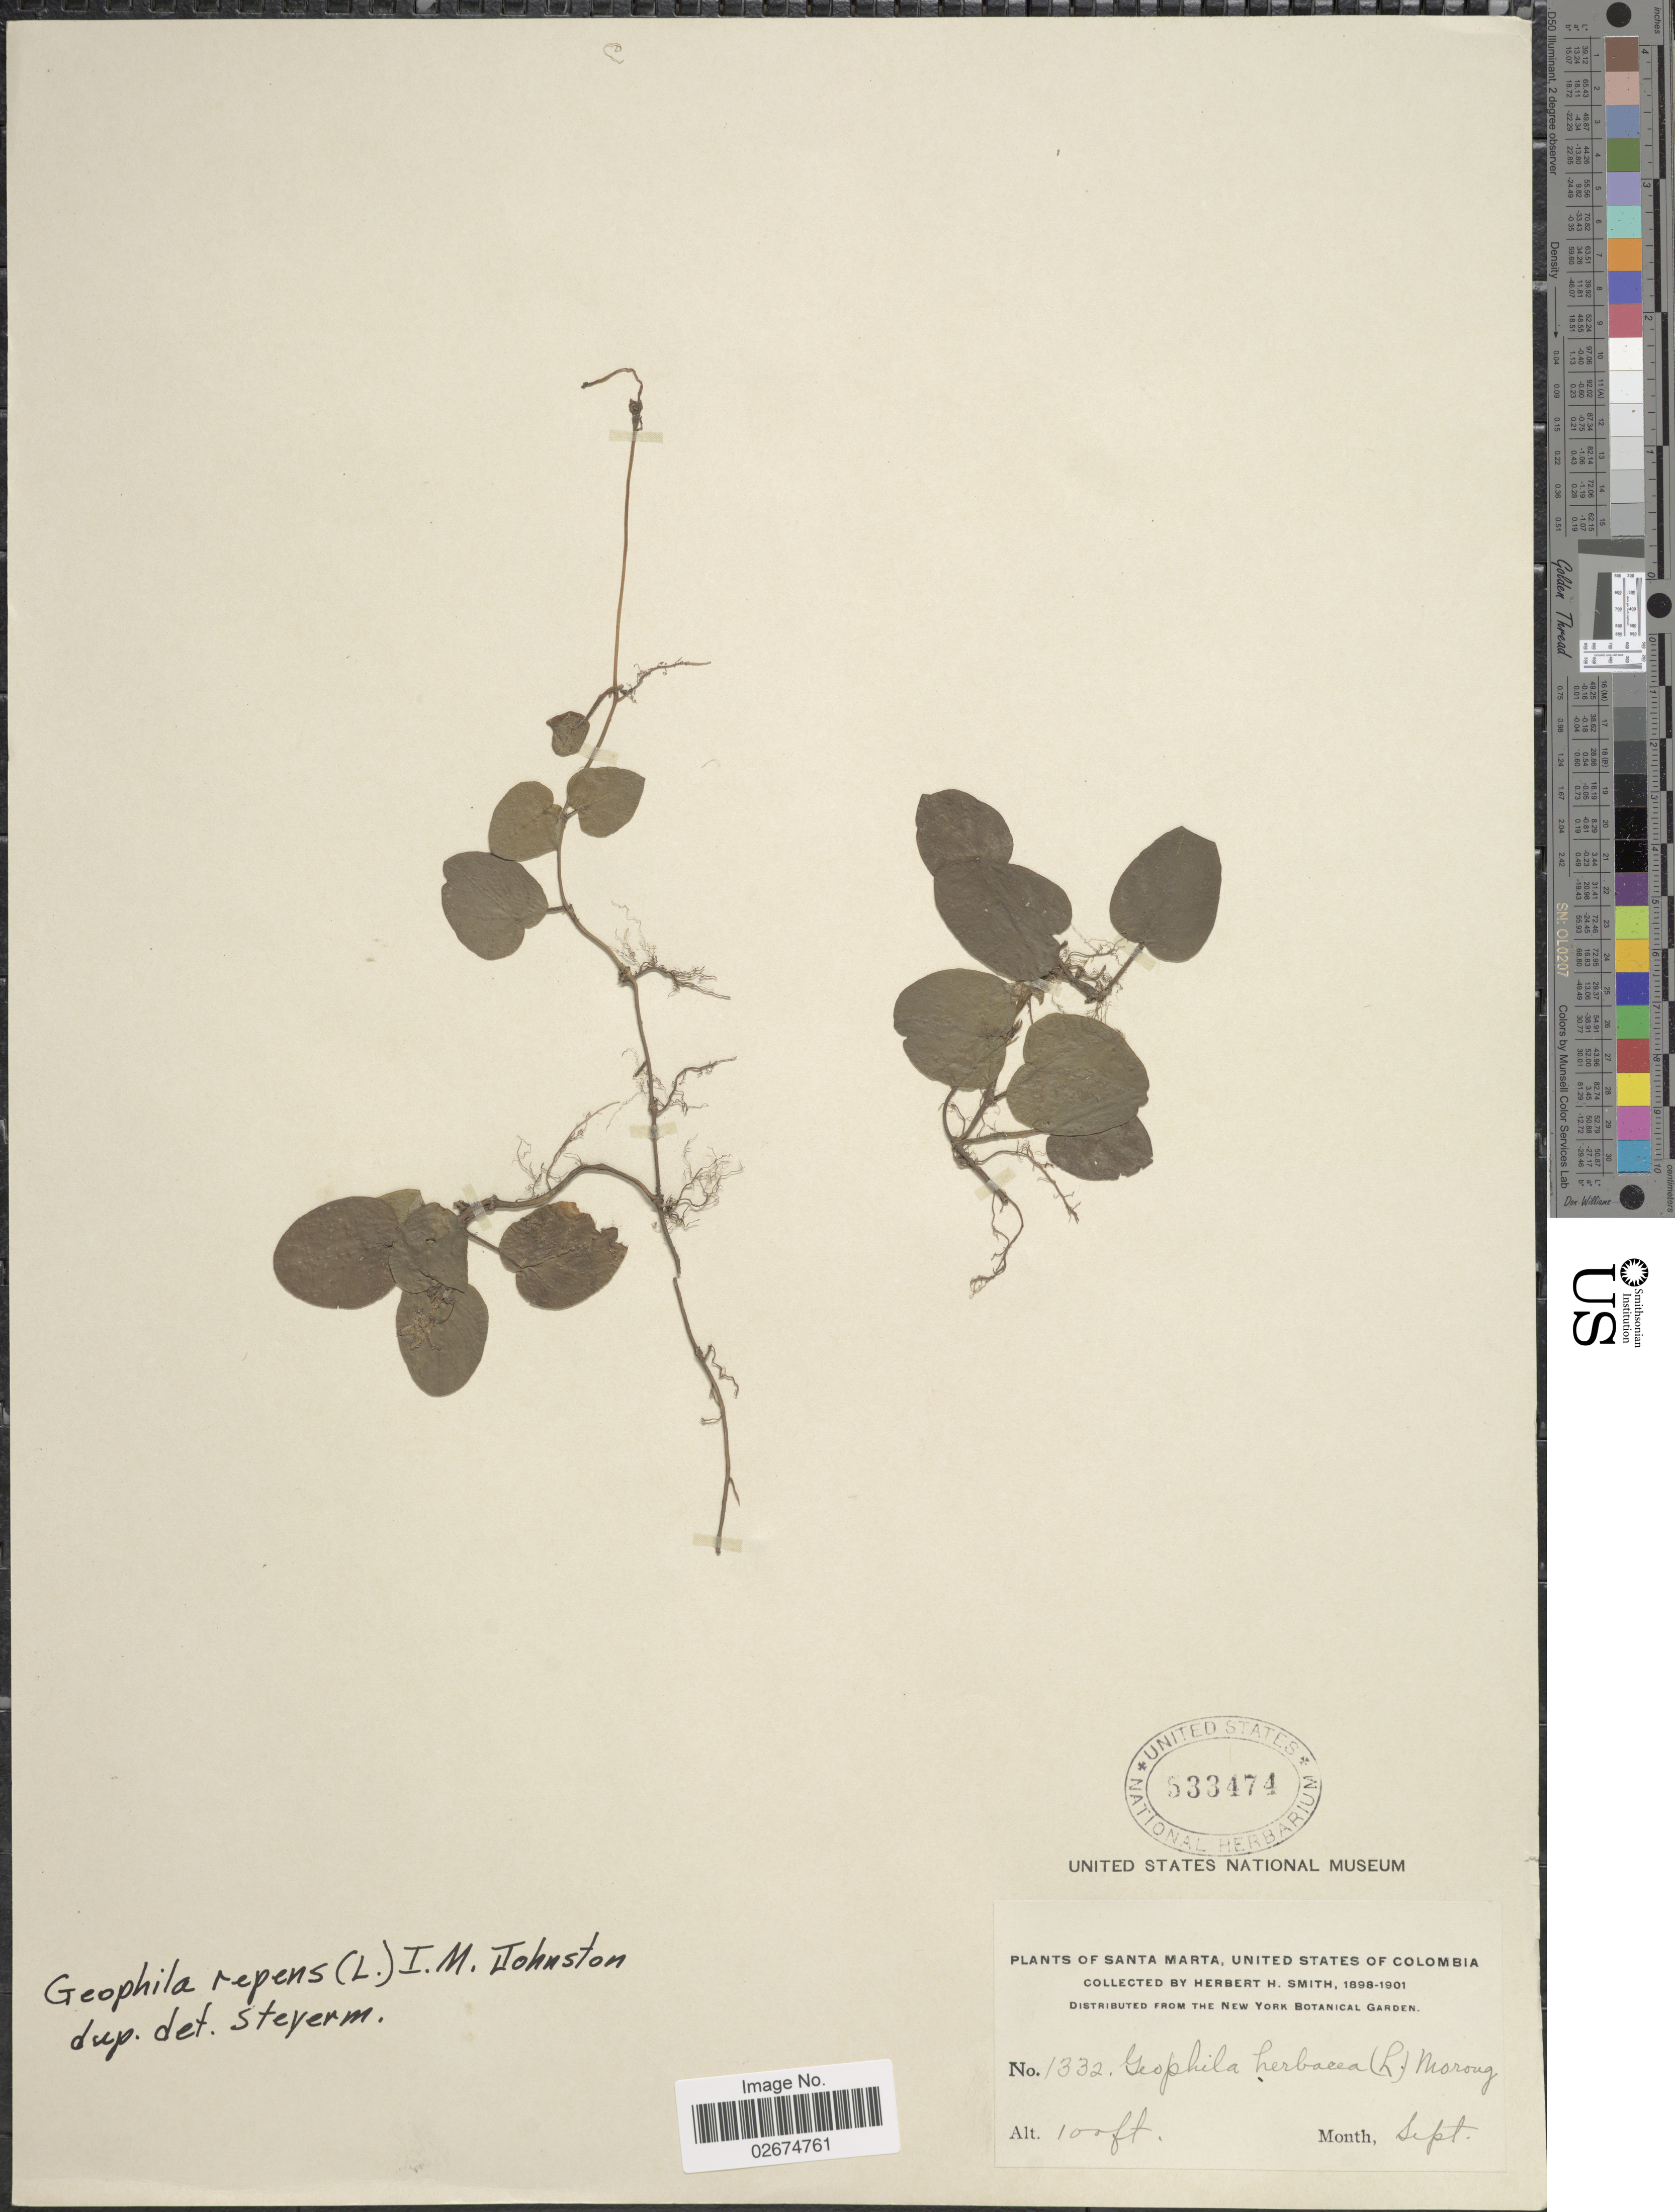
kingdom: Plantae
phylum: Tracheophyta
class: Magnoliopsida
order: Gentianales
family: Rubiaceae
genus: Carinta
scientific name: Carinta repens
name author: (L.) L.B. Sm. & Downs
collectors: Herbert H. Smith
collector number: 1332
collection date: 1898-09/1901-09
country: Colombia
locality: Santa Marta, United States of Colombia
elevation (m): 30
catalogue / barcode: US 533474